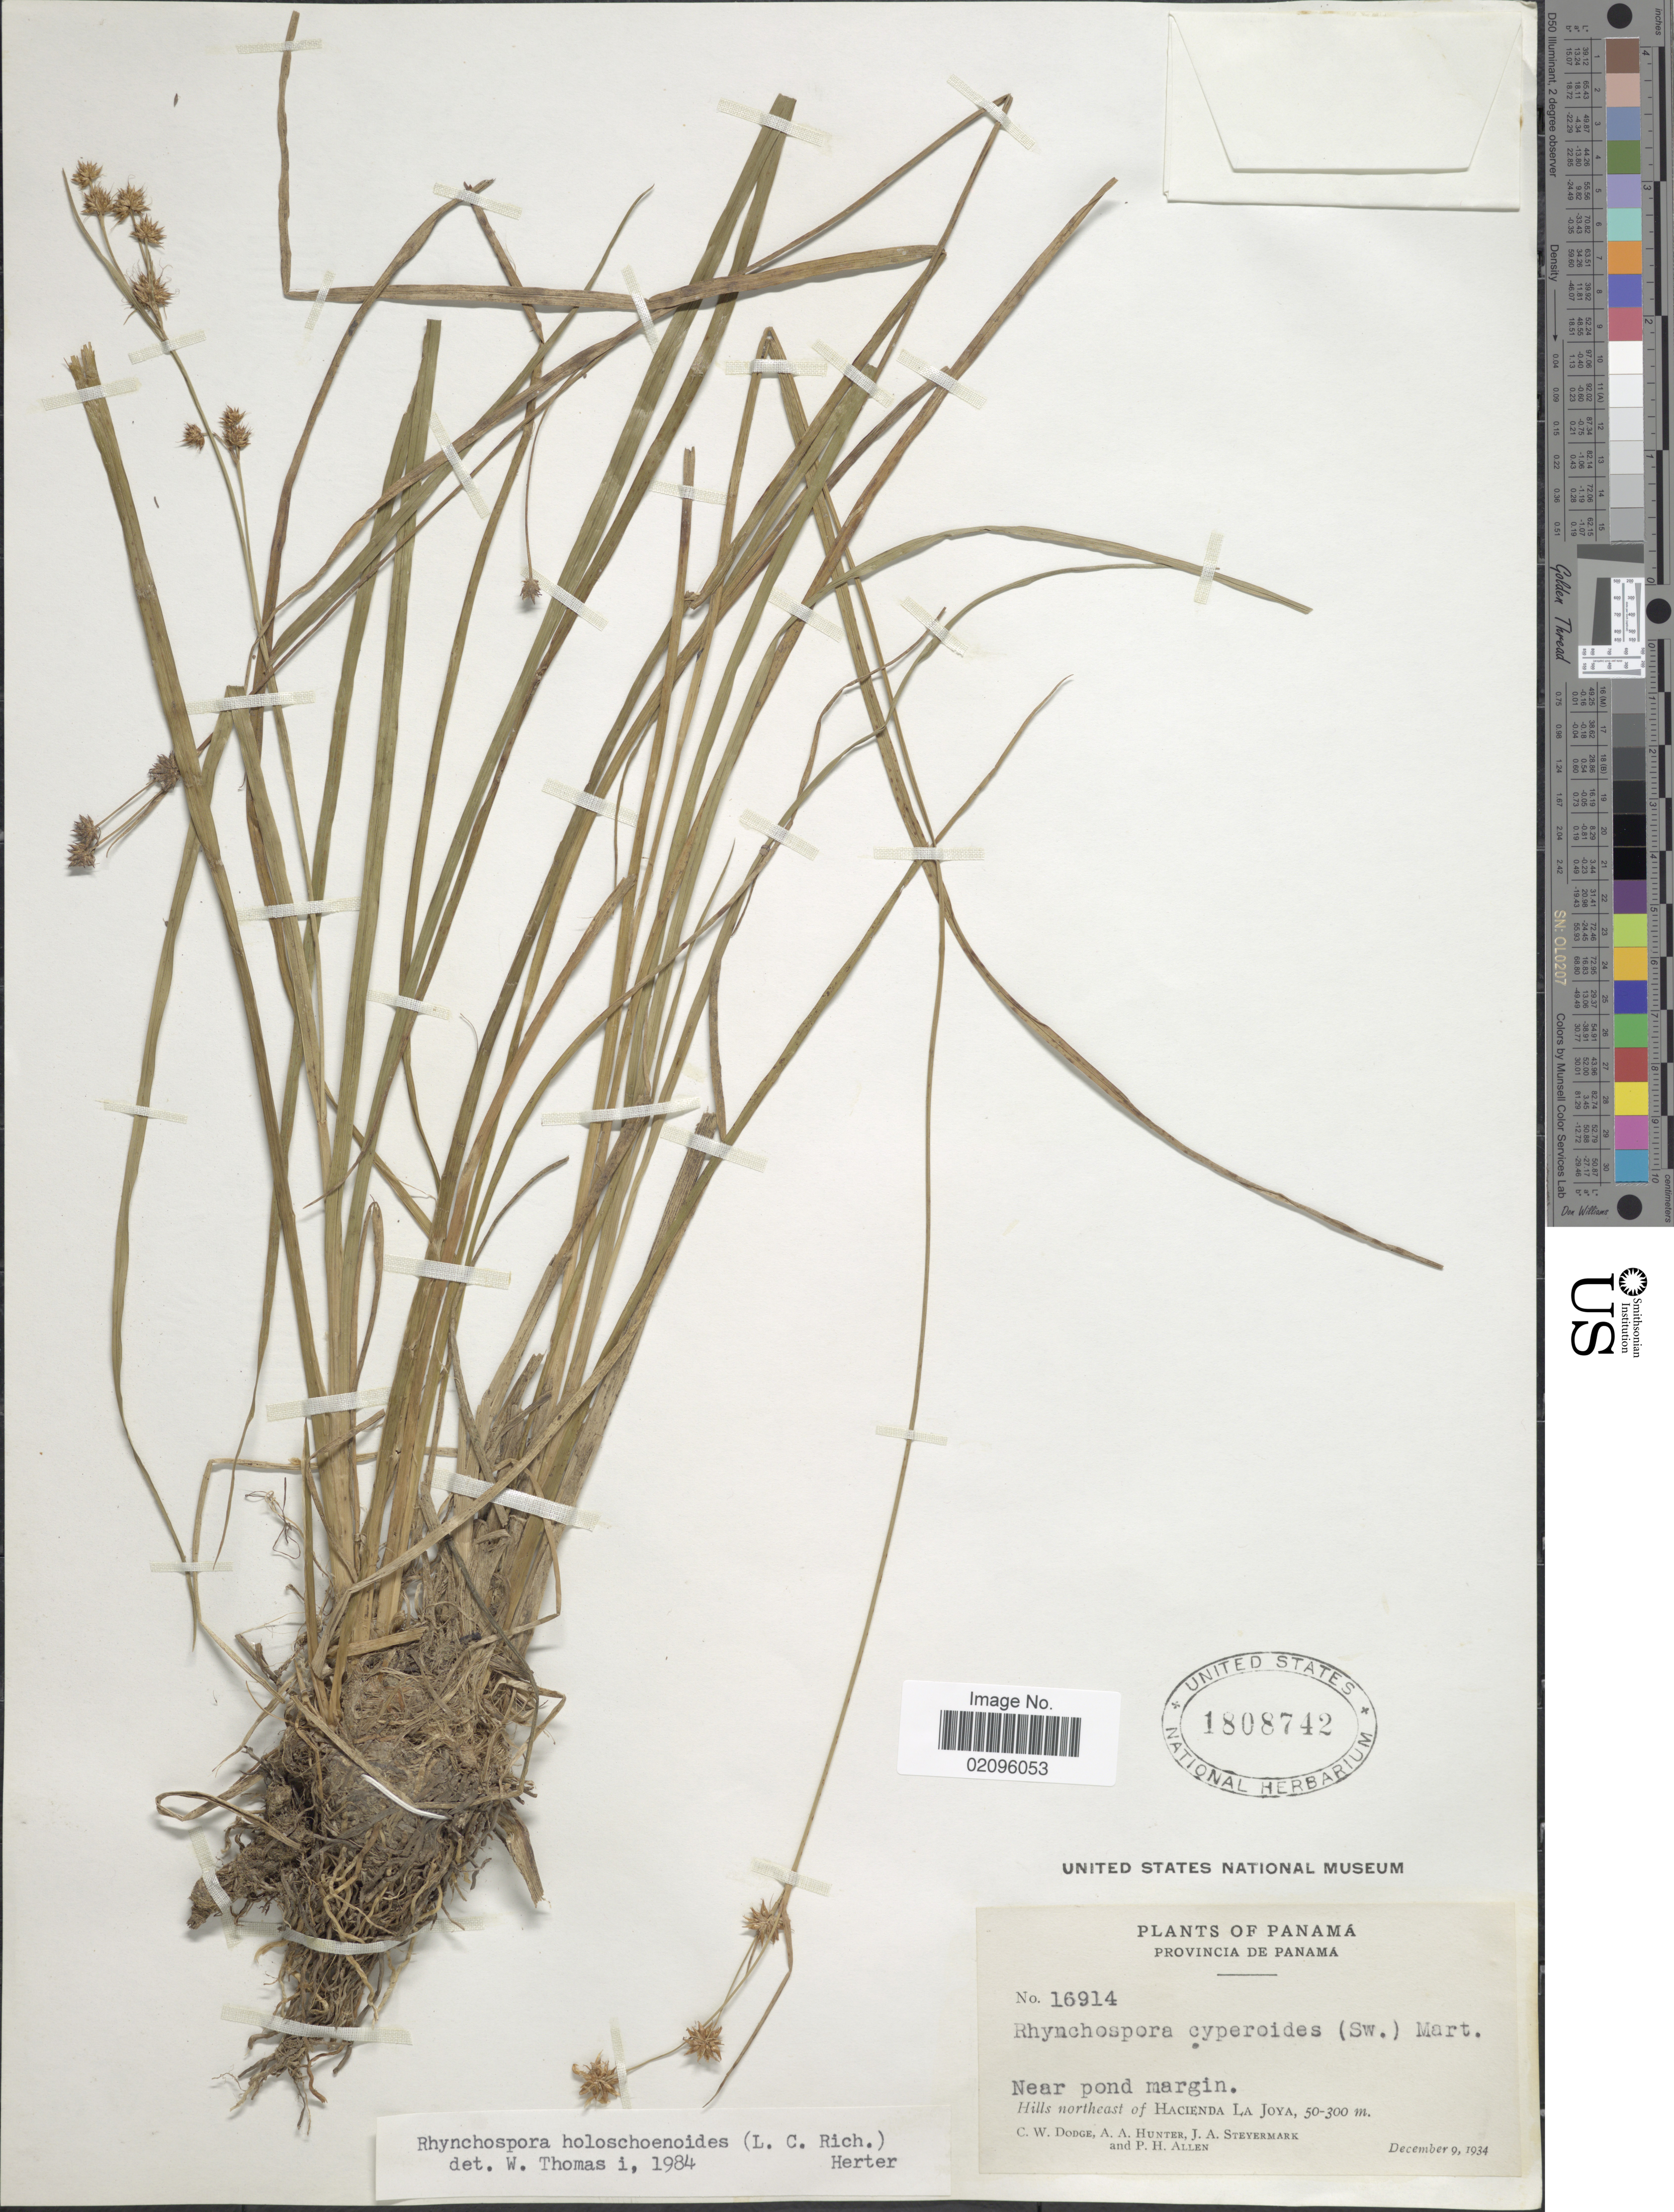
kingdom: Plantae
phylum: Tracheophyta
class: Liliopsida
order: Poales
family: Cyperaceae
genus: Rhynchospora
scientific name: Rhynchospora holoschoenoides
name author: (Rich.) Herter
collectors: C. Dodge, A. Hunter, J. Steyermark & P. H. Allen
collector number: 16914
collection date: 1934-12-09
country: Panama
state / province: Panamá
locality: Near pond margin, Hills northeast of Hacienda La Joya.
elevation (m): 50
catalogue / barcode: US 1808742